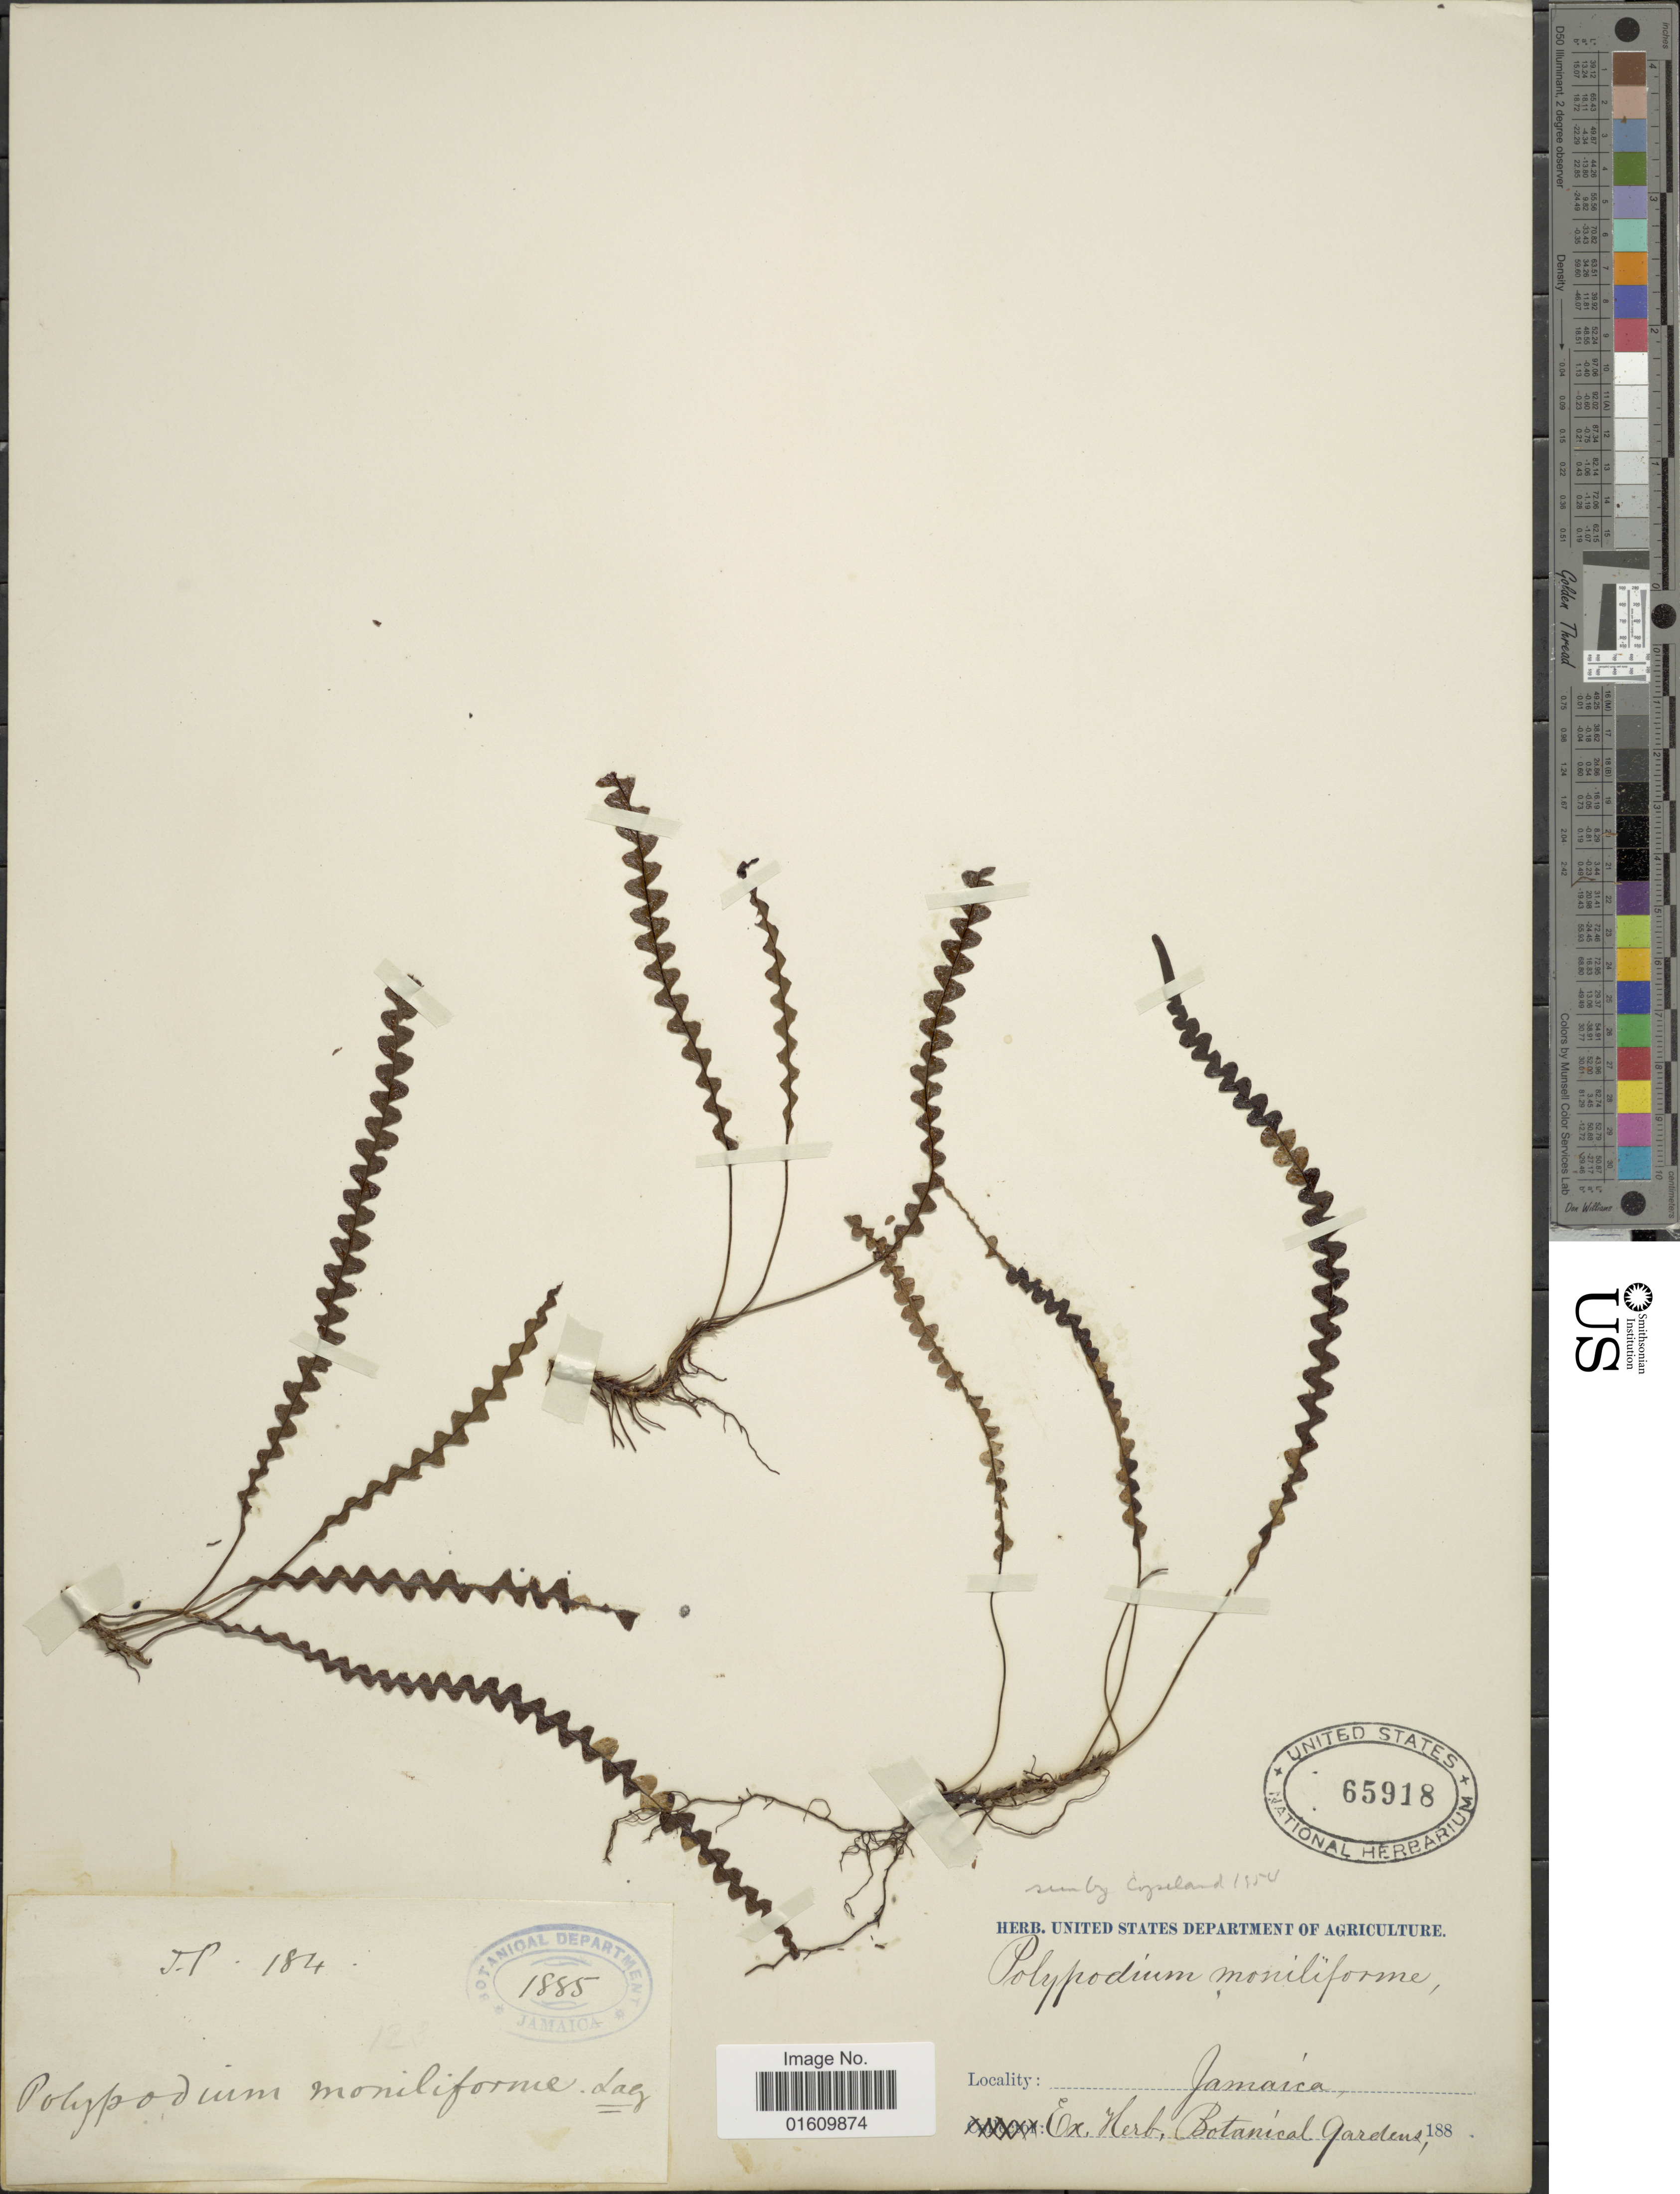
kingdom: Plantae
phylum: Tracheophyta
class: Polypodiopsida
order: Polypodiales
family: Polypodiaceae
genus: Melpomene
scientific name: Melpomene moniliformis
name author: (Lag. ex Sw.) A.R. Sm. & R.C. Moran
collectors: J.P.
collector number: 184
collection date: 1885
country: Jamaica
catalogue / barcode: US 65918